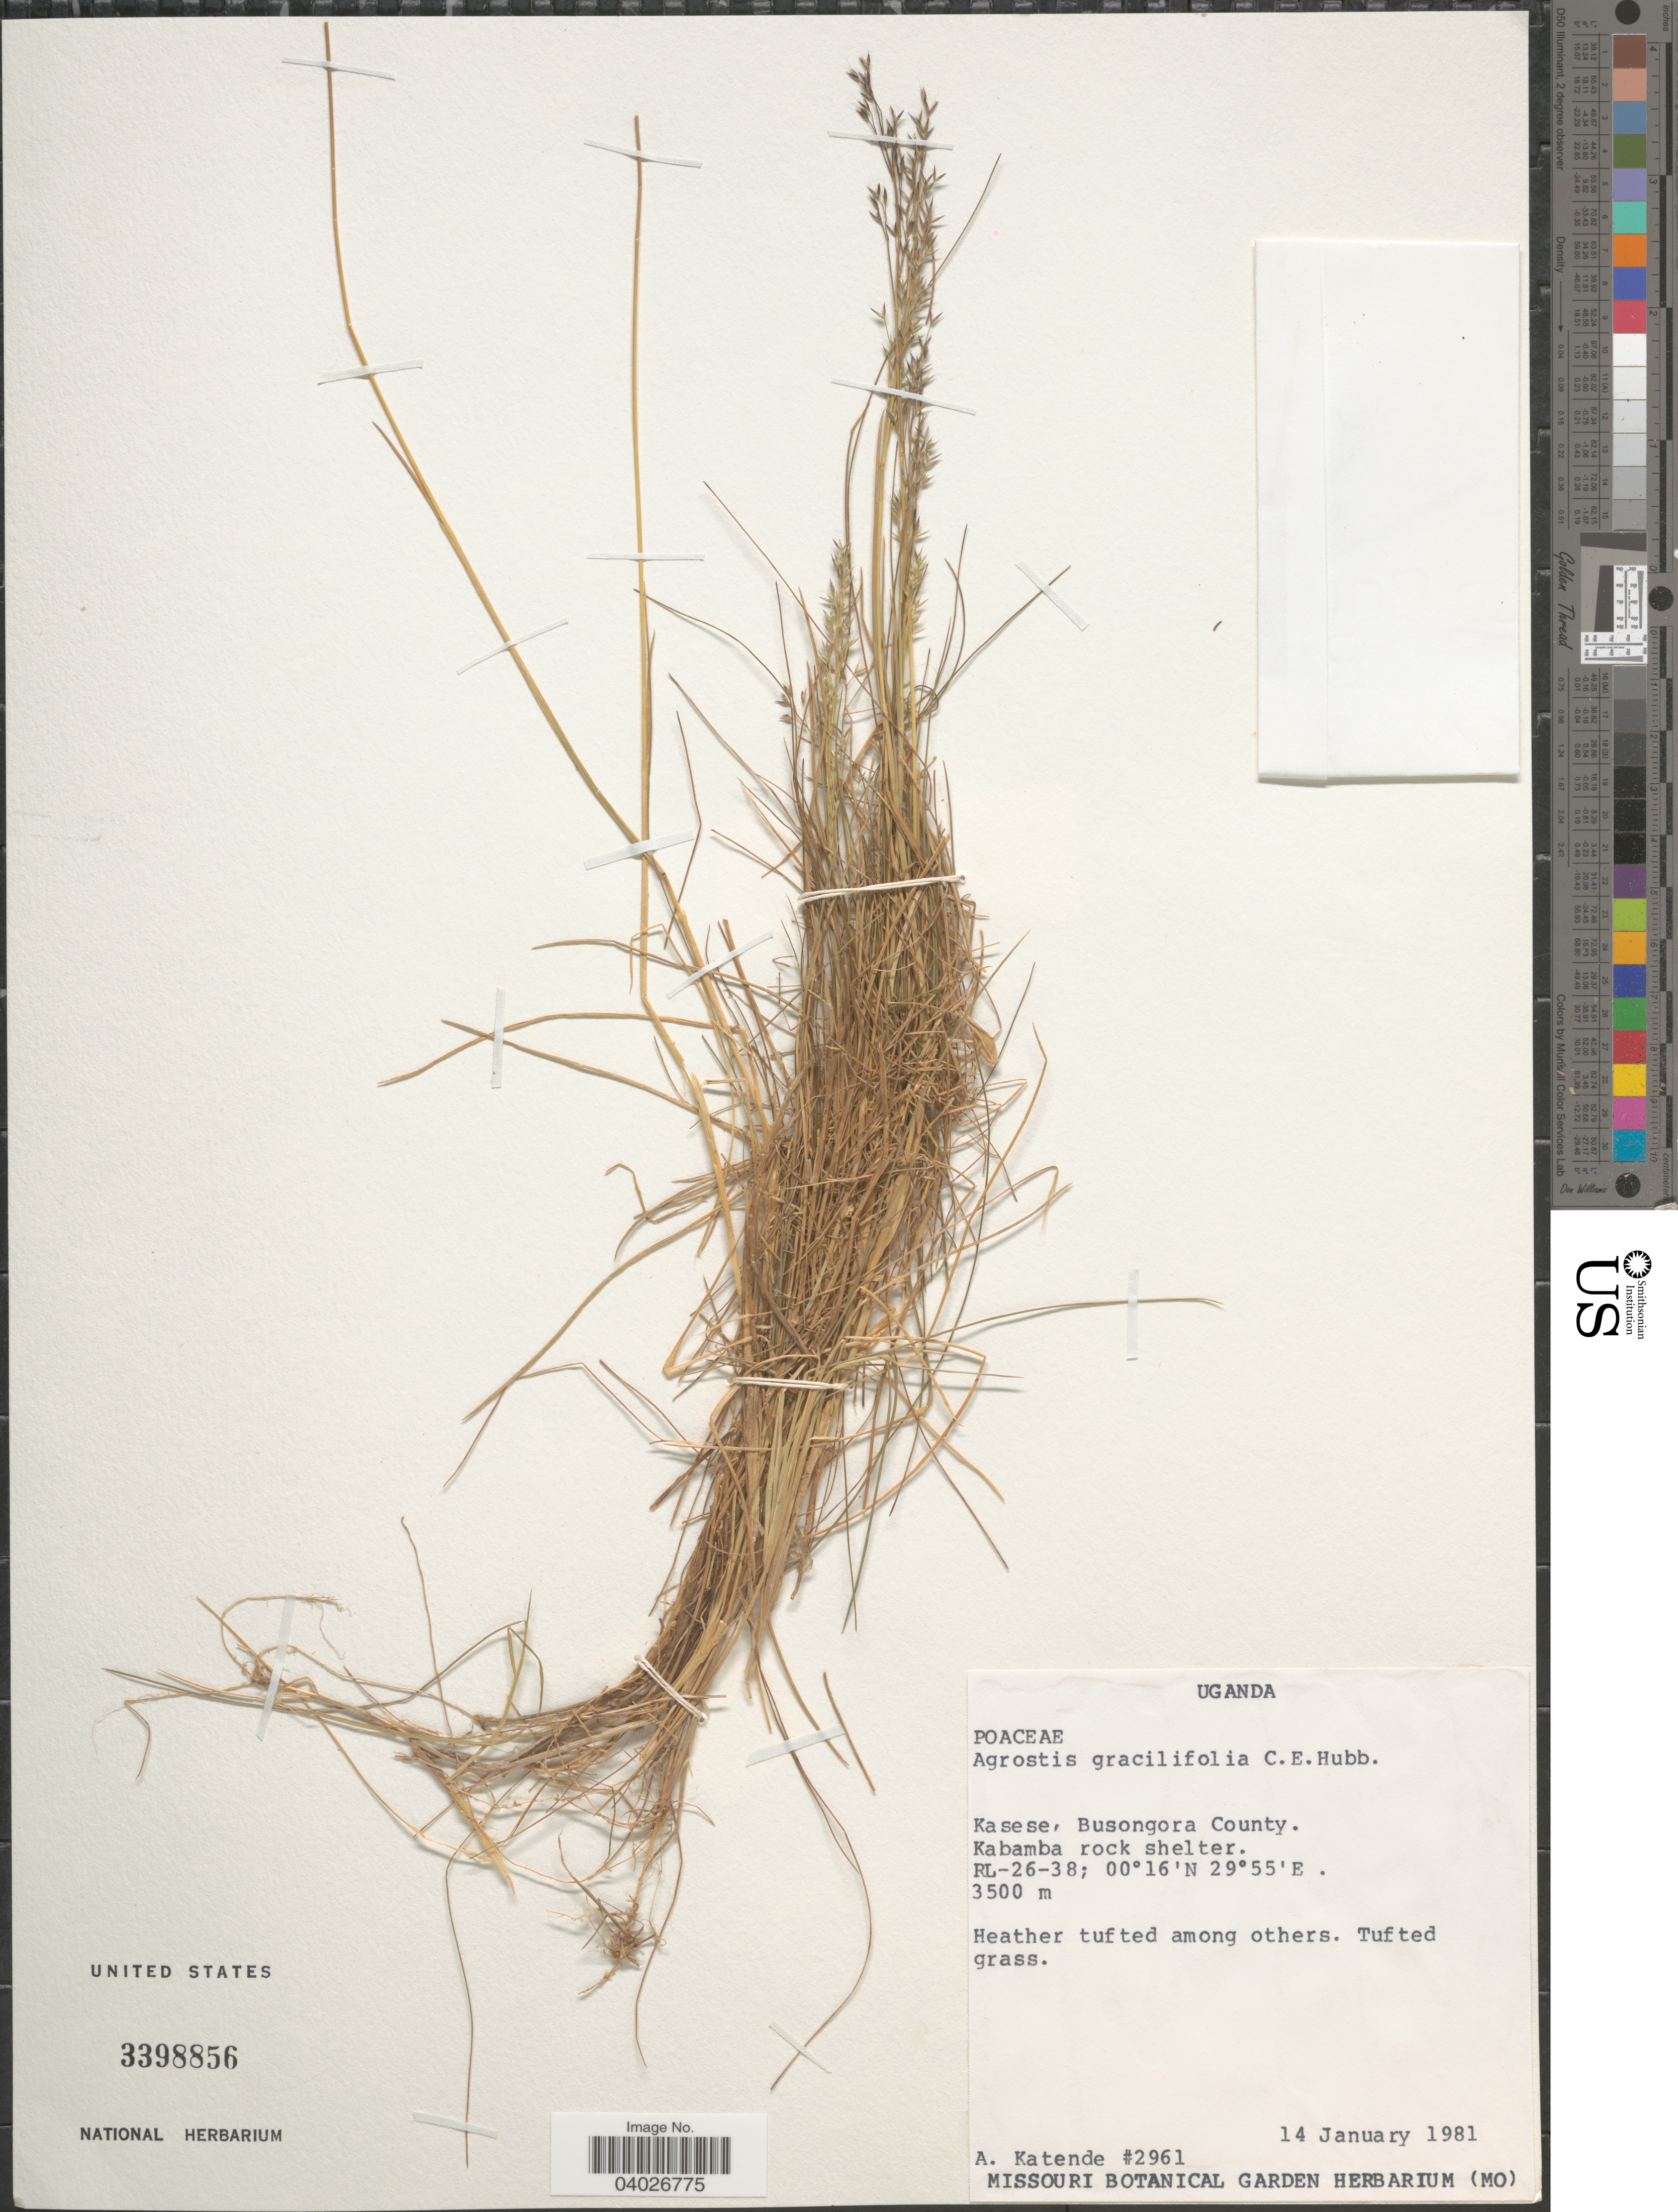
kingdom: Plantae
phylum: Tracheophyta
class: Liliopsida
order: Poales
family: Poaceae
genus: Agrostis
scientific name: Agrostis gracilifolia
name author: C.E. Hubb.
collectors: A. Katende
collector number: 2961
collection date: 1981-01-14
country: Uganda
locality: Kasese, Busongora County. Kabamba rock shelter. RL-26-38.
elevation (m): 3500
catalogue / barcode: US 3398856